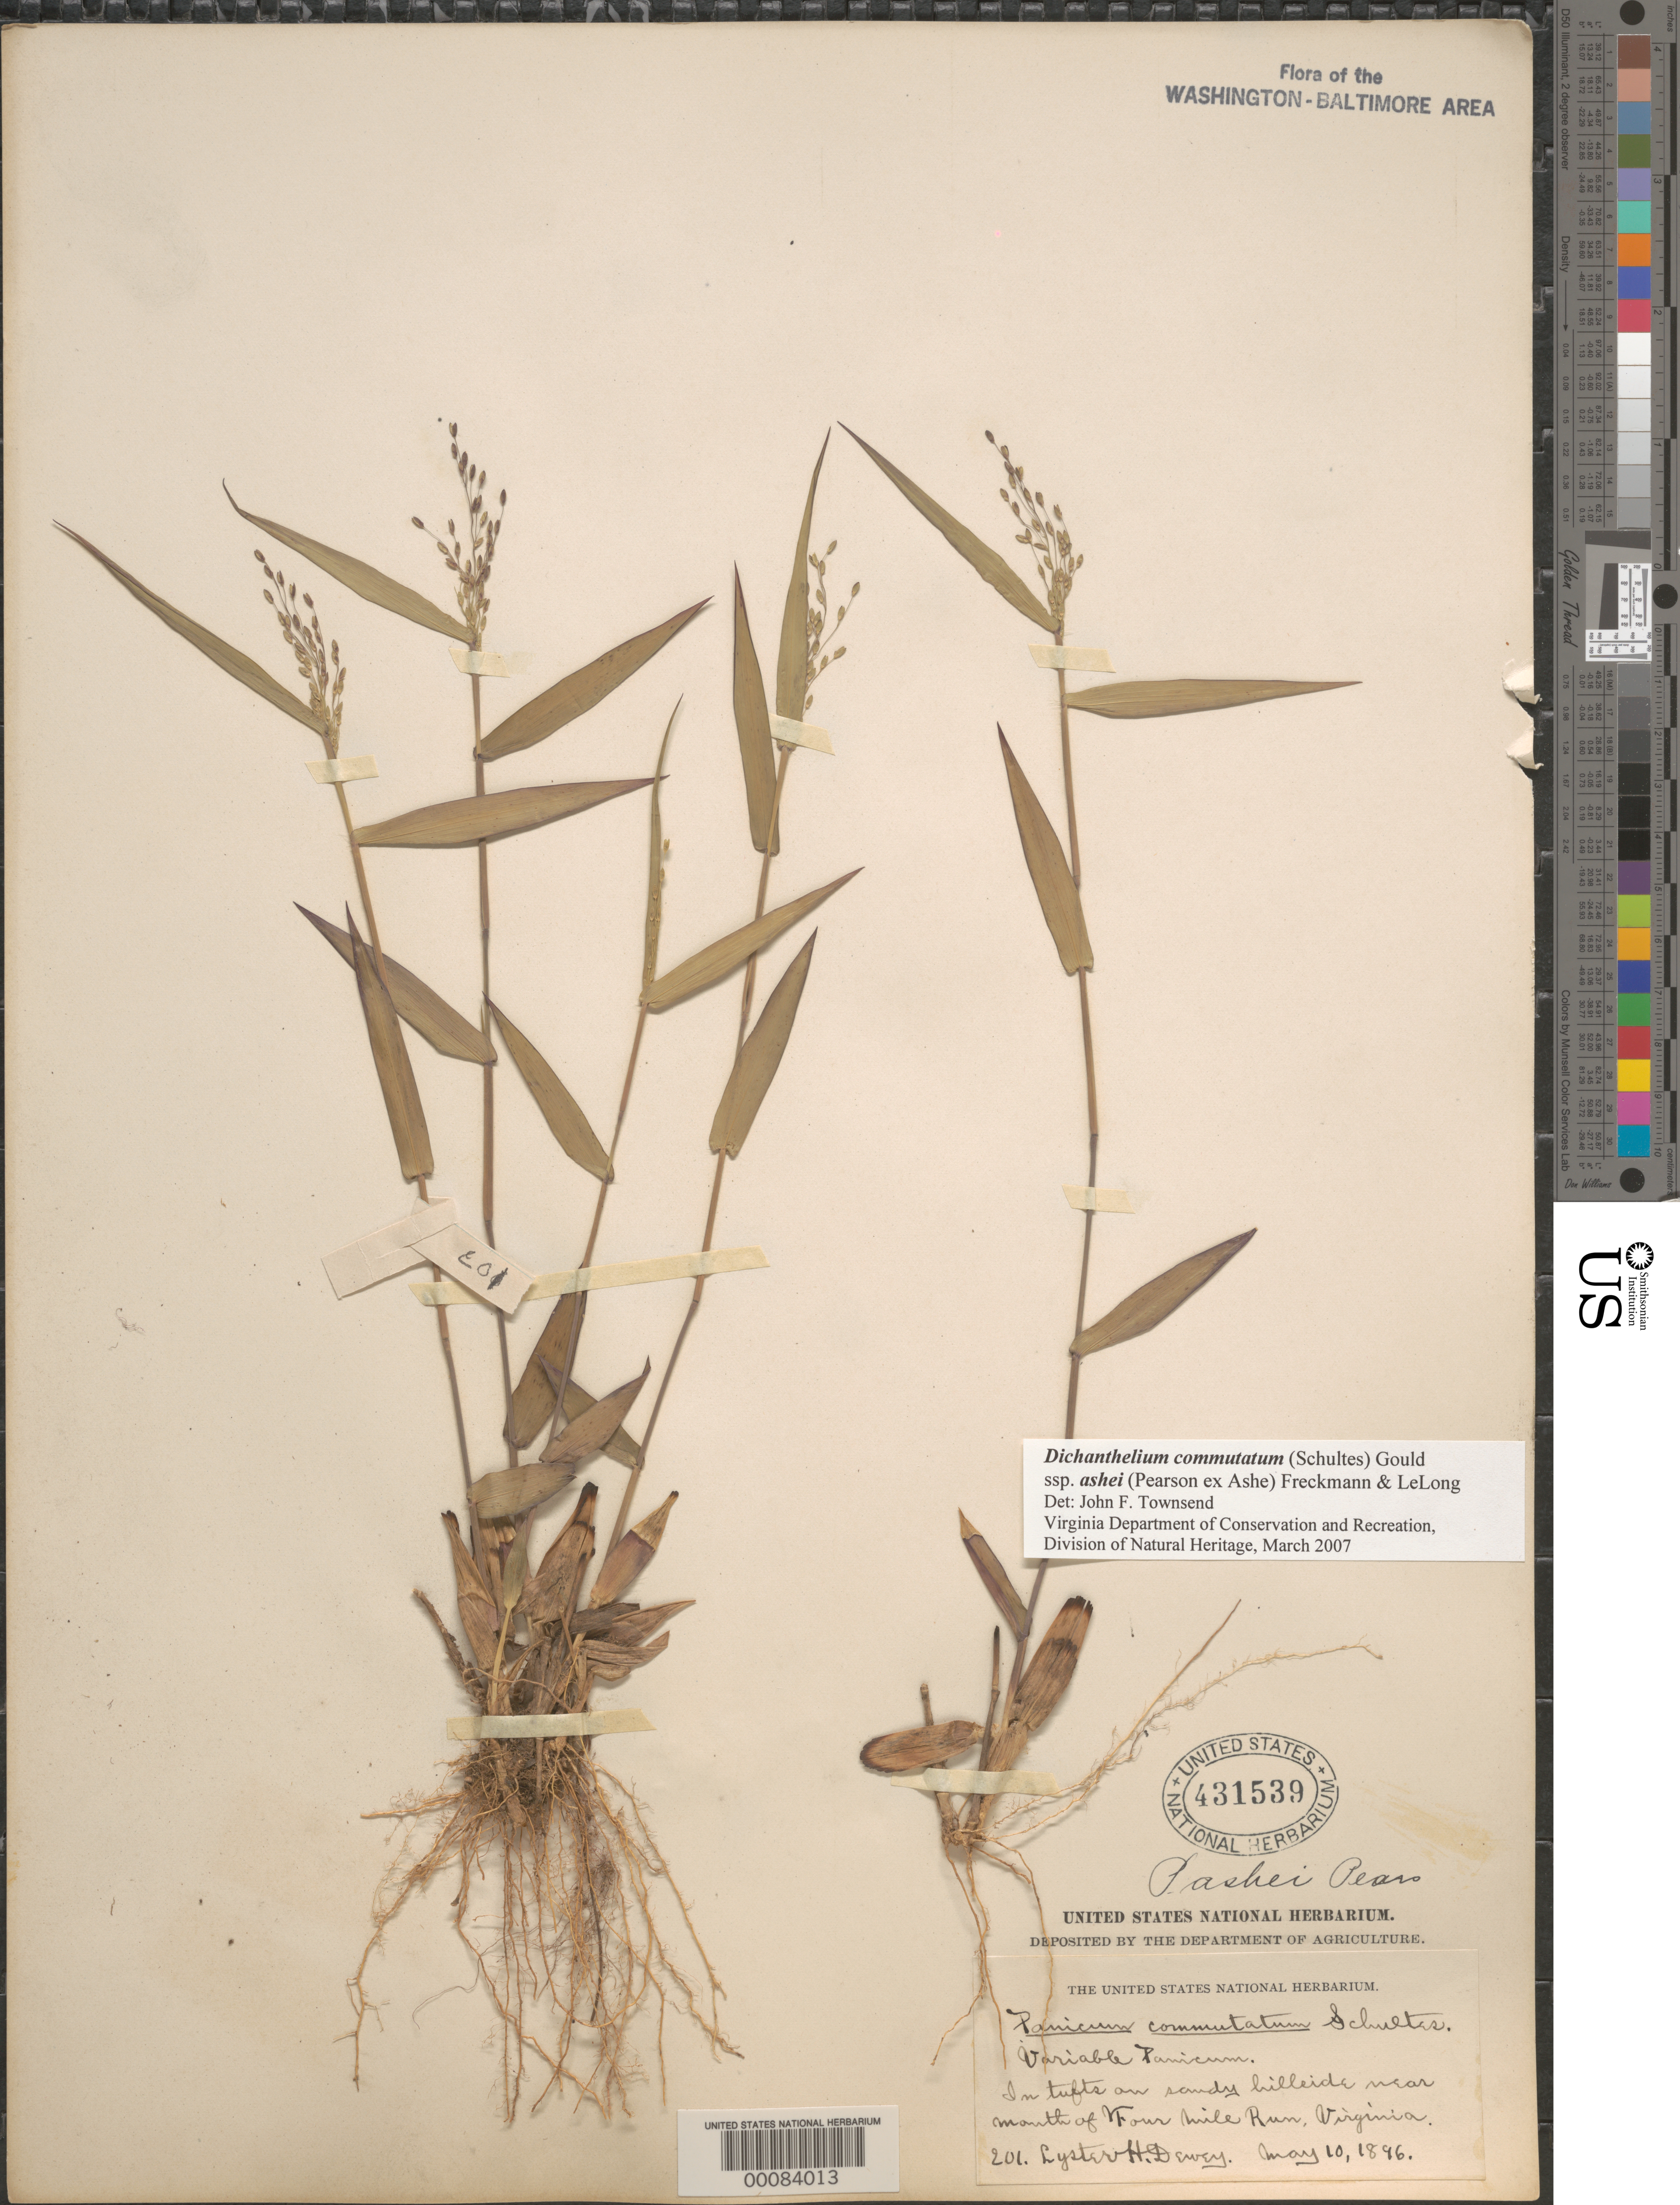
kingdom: Plantae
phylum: Tracheophyta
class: Liliopsida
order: Poales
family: Poaceae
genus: Dichanthelium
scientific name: Dichanthelium commutatum subsp. ashei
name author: (Ashe ex Schult.) Freckmann & Lelong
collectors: L. H. Dewey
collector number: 201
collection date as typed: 10 May 1896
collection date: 1896-05-10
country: United States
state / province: Virginia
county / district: Arlington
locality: Four Mile Run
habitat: Sandy hillside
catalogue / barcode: US 431539